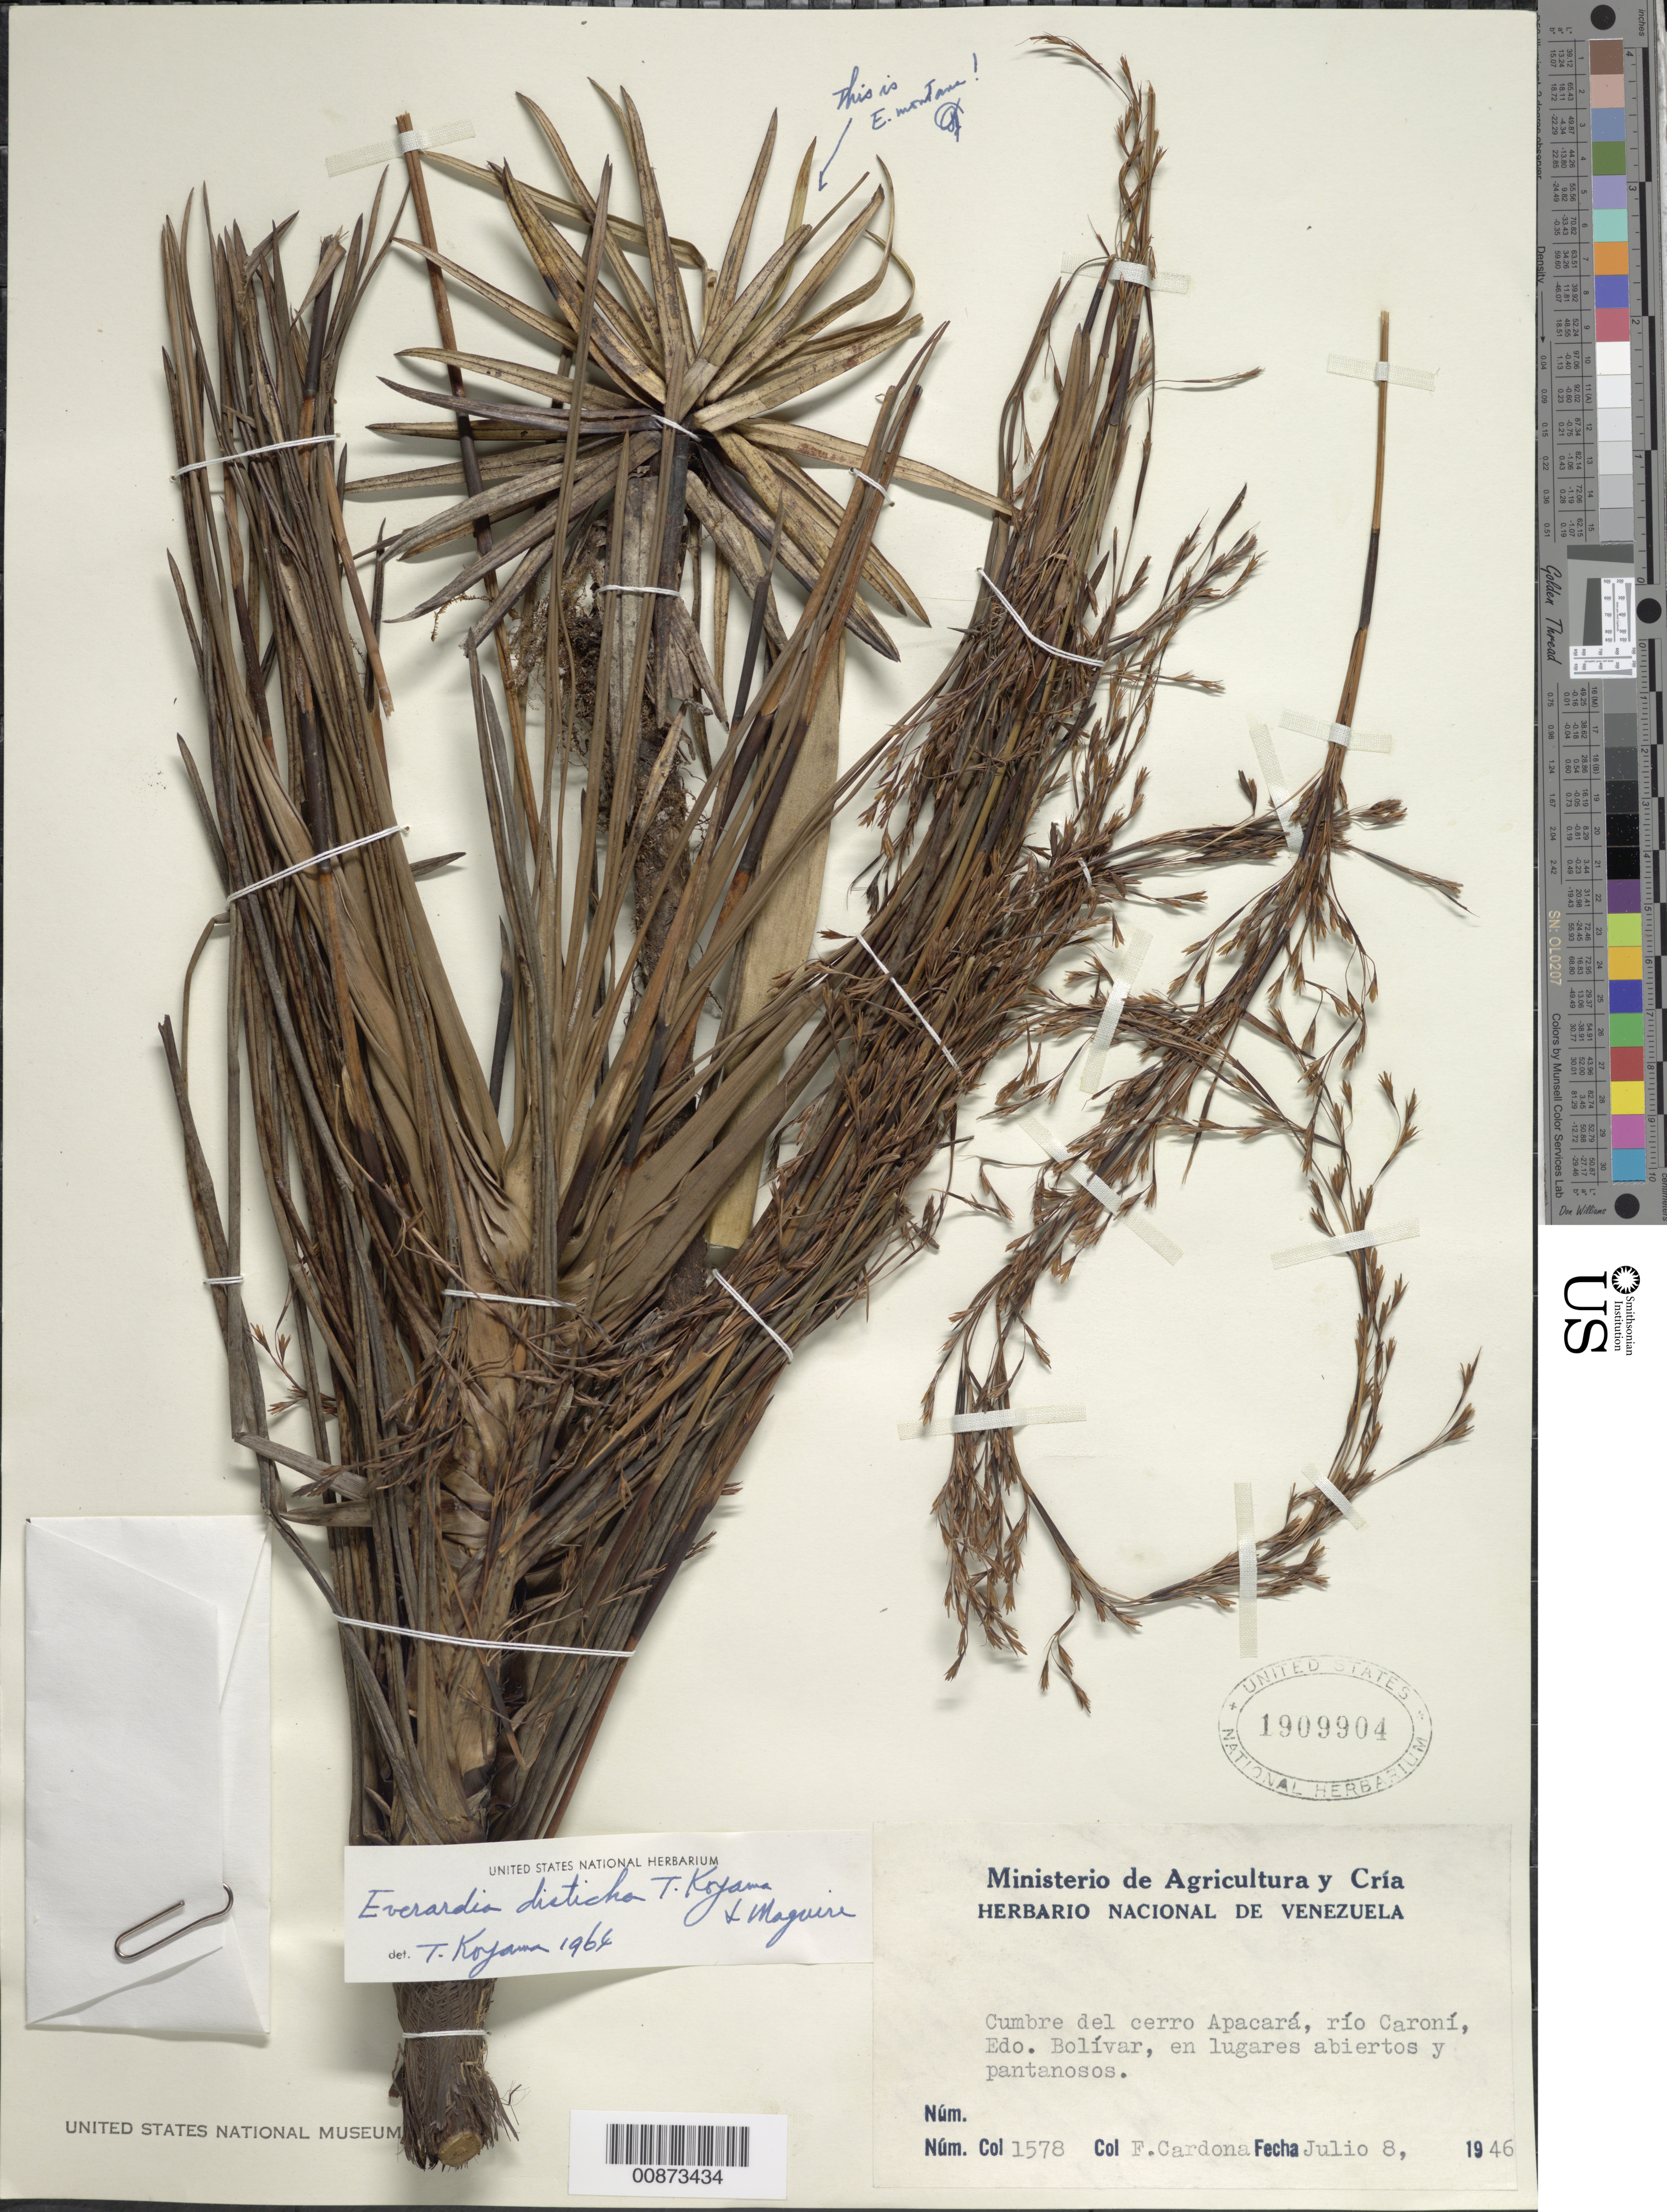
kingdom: Plantae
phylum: Tracheophyta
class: Liliopsida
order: Poales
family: Cyperaceae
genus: Cephalocarpus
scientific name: Cephalocarpus distichus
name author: (T. Koyama & Maguire) S.M. Costa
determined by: Strong, Mark T., (BOT), Smithsonian Institution - National Museum of Natural History (UNITED STATES)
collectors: F. Cardona Puig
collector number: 1578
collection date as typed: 8-Jul-46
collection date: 1946-07-08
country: Venezuela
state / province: Bolívar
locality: Río Caroní, Cerro Apacará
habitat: Lugares abiertos y pantanosos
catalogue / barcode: US 1909904